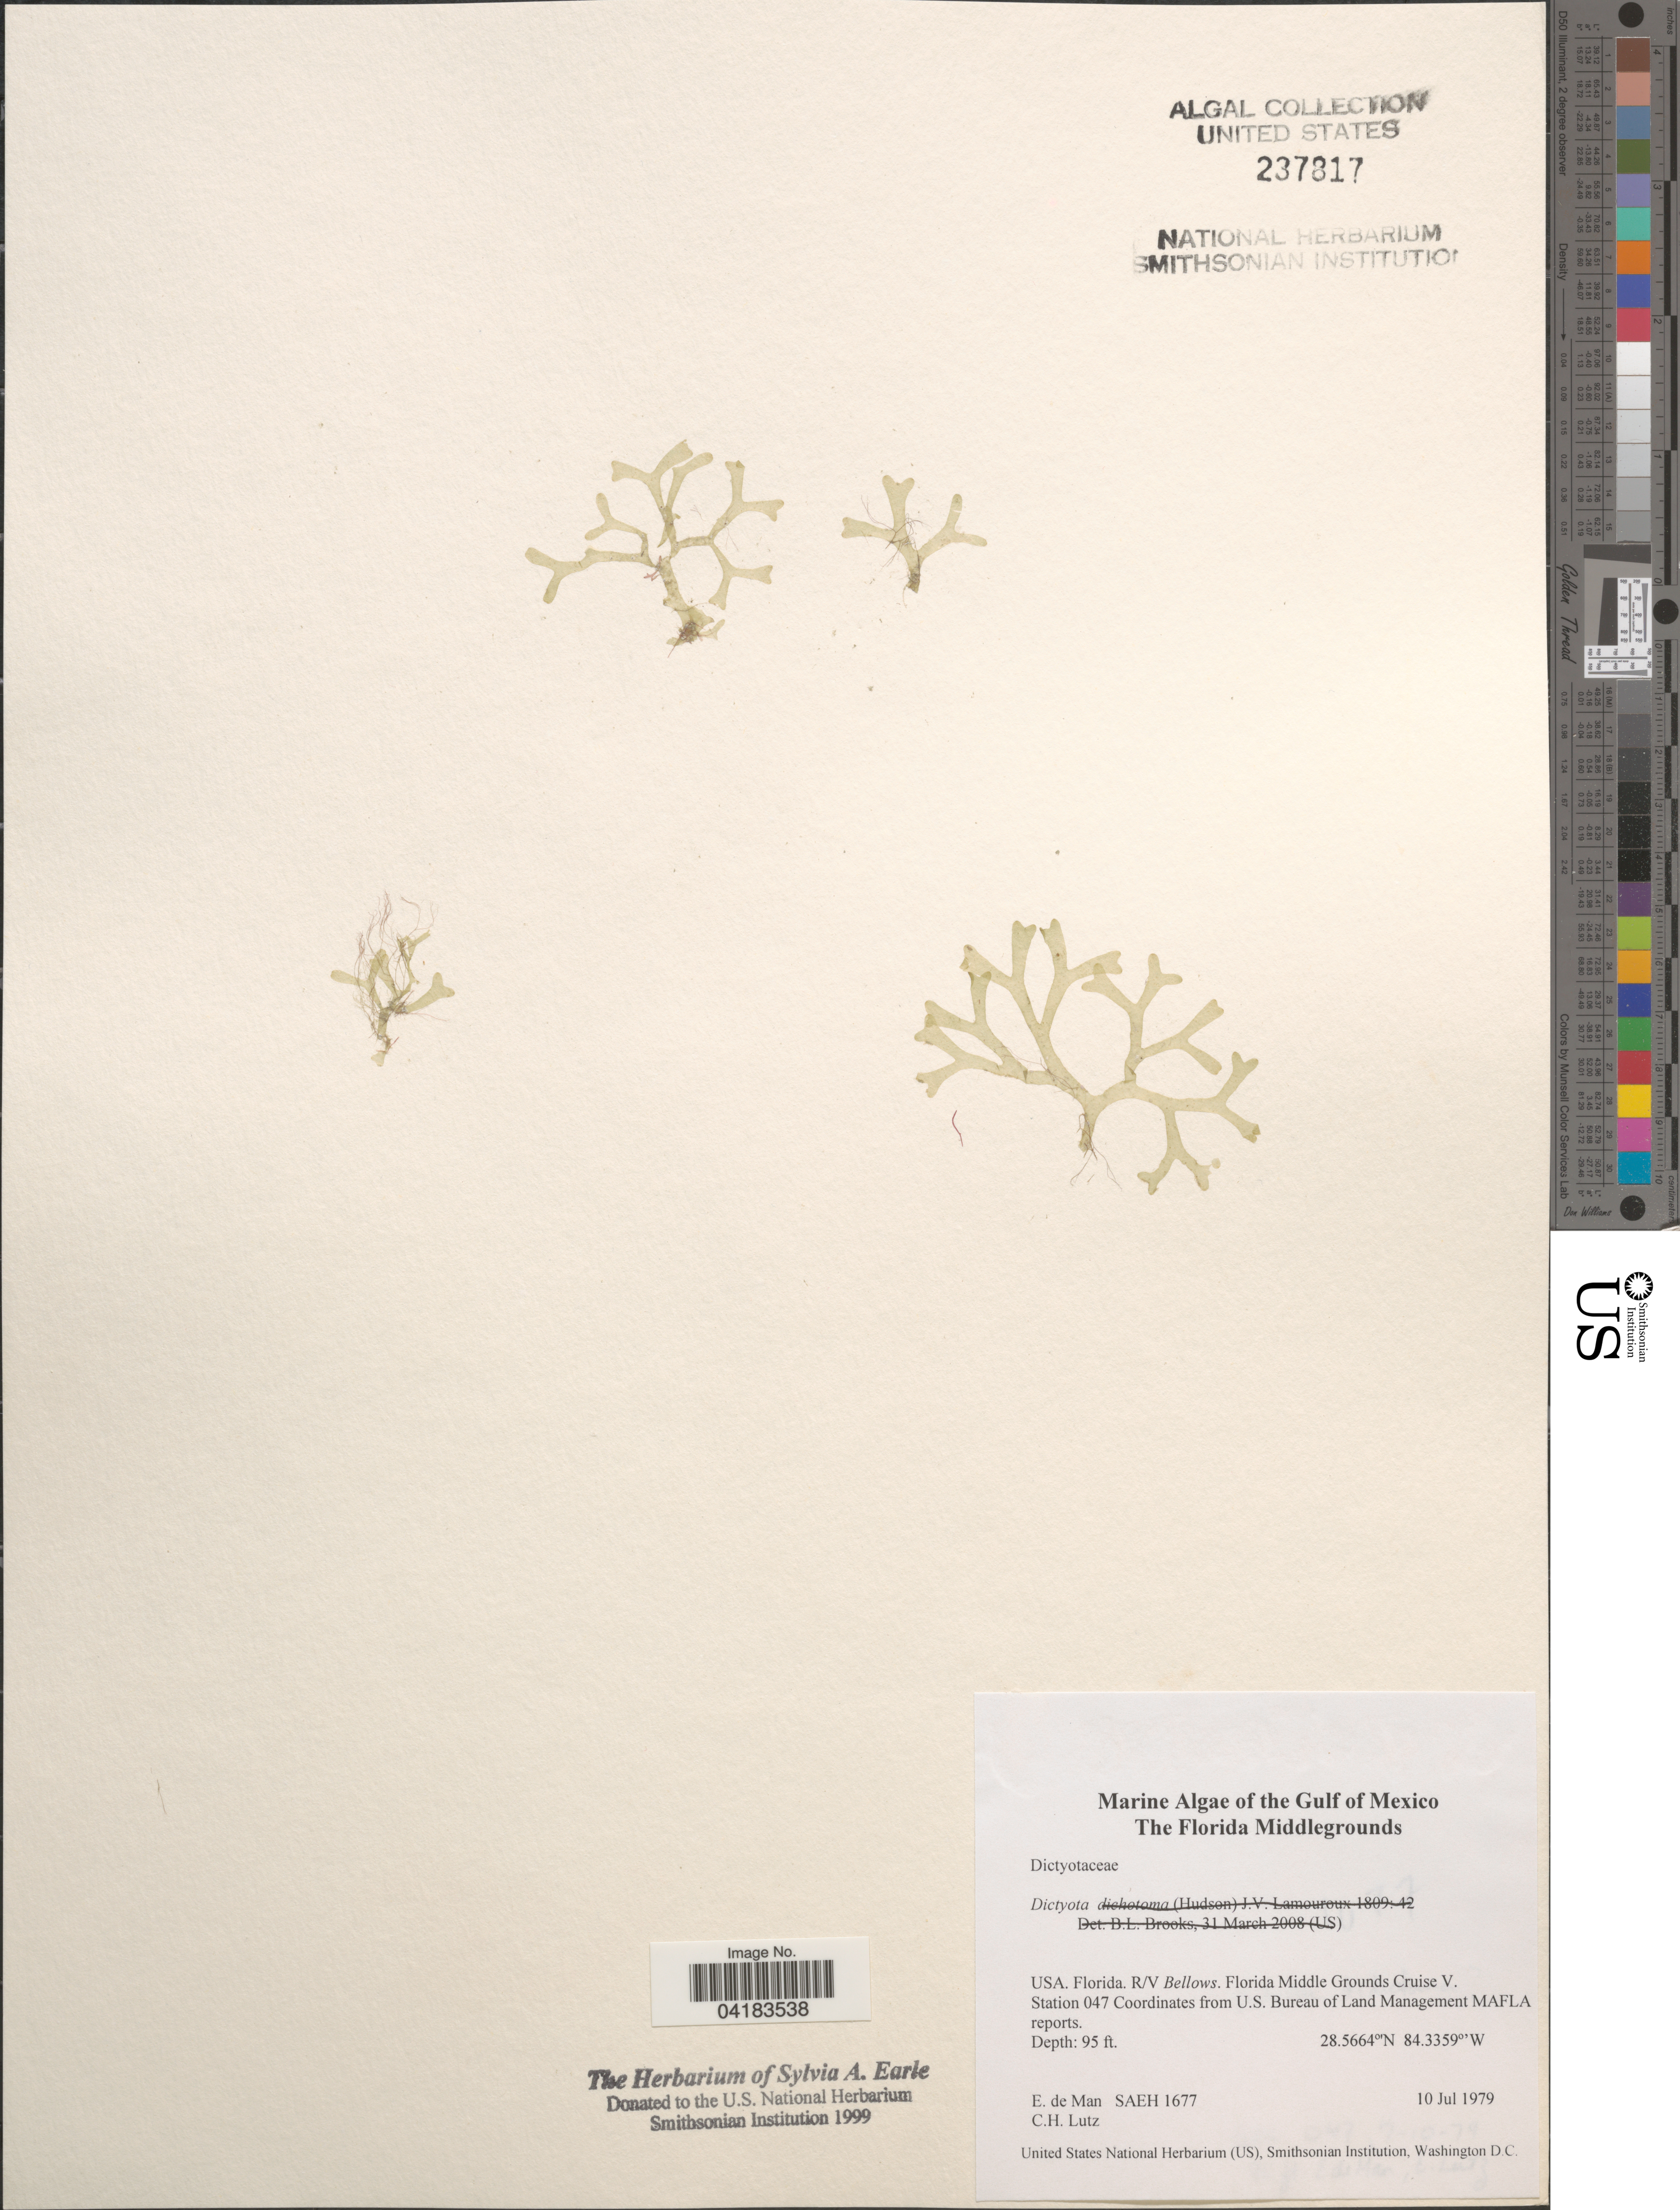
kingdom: Chromista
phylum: Ochrophyta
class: Phaeophyceae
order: Dictyotales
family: Dictyotaceae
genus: Dictyota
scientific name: Dictyota sp.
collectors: E. de Man & C. Lutz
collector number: SAEH1677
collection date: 1979-07-10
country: United States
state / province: Florida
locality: The Gulf of Mexico. The Florida Middlegrounds. R/V Bellows. Florida Middle Grounds Cruise V. Station 047 Coordinates from U.S. Bureau of Land Management MAFLA reports.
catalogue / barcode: US 237817